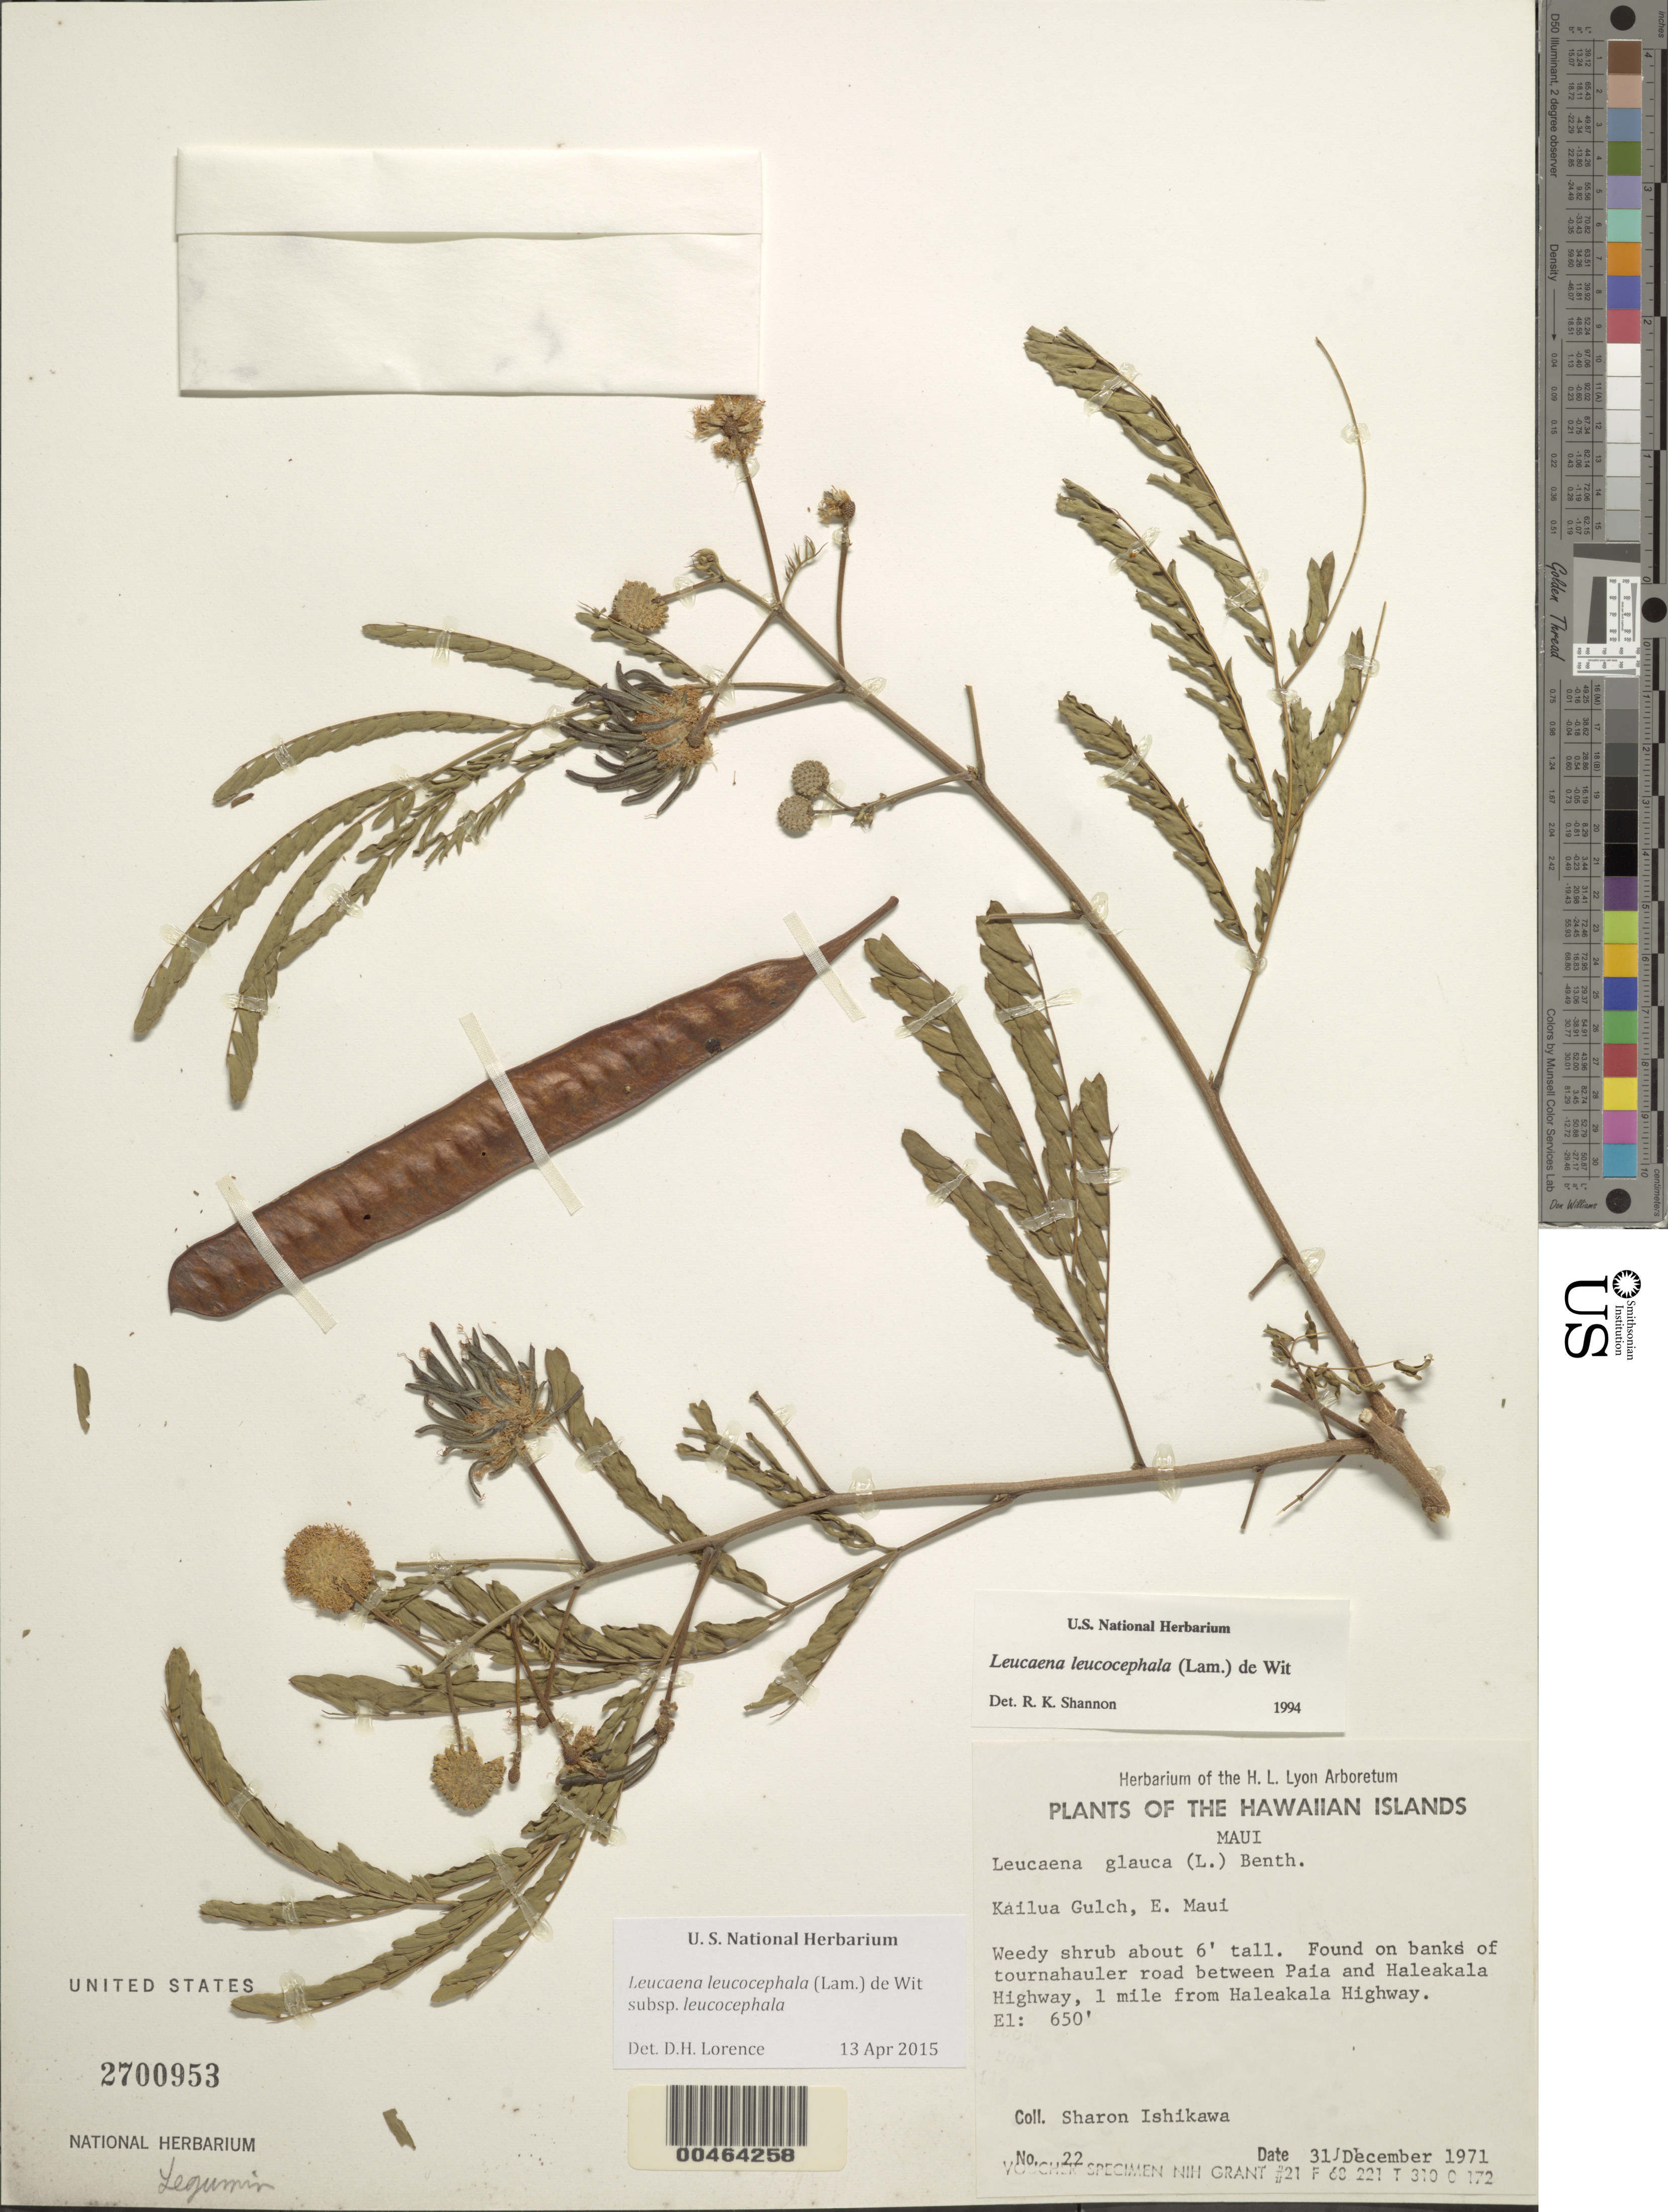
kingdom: Plantae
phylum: Tracheophyta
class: Magnoliopsida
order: Fabales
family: Fabaceae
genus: Leucaena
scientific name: Leucaena leucocephala subsp. leucocephala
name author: (Lam.) de Wit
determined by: Lorence, David H., (PTBG), National Tropical Botanical Garden (UNITED STATES)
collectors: S. S. Ishikawa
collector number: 22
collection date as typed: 31 Dec 1971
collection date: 1971-12-31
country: United States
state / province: Hawaii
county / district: Maui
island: Maui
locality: E. Maui, Kailua Gulch, on banks of Tournahauler road between Paia and Haleakala Highway, 1 mile from Haleakala Highway.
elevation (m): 198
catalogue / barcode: US 2700953